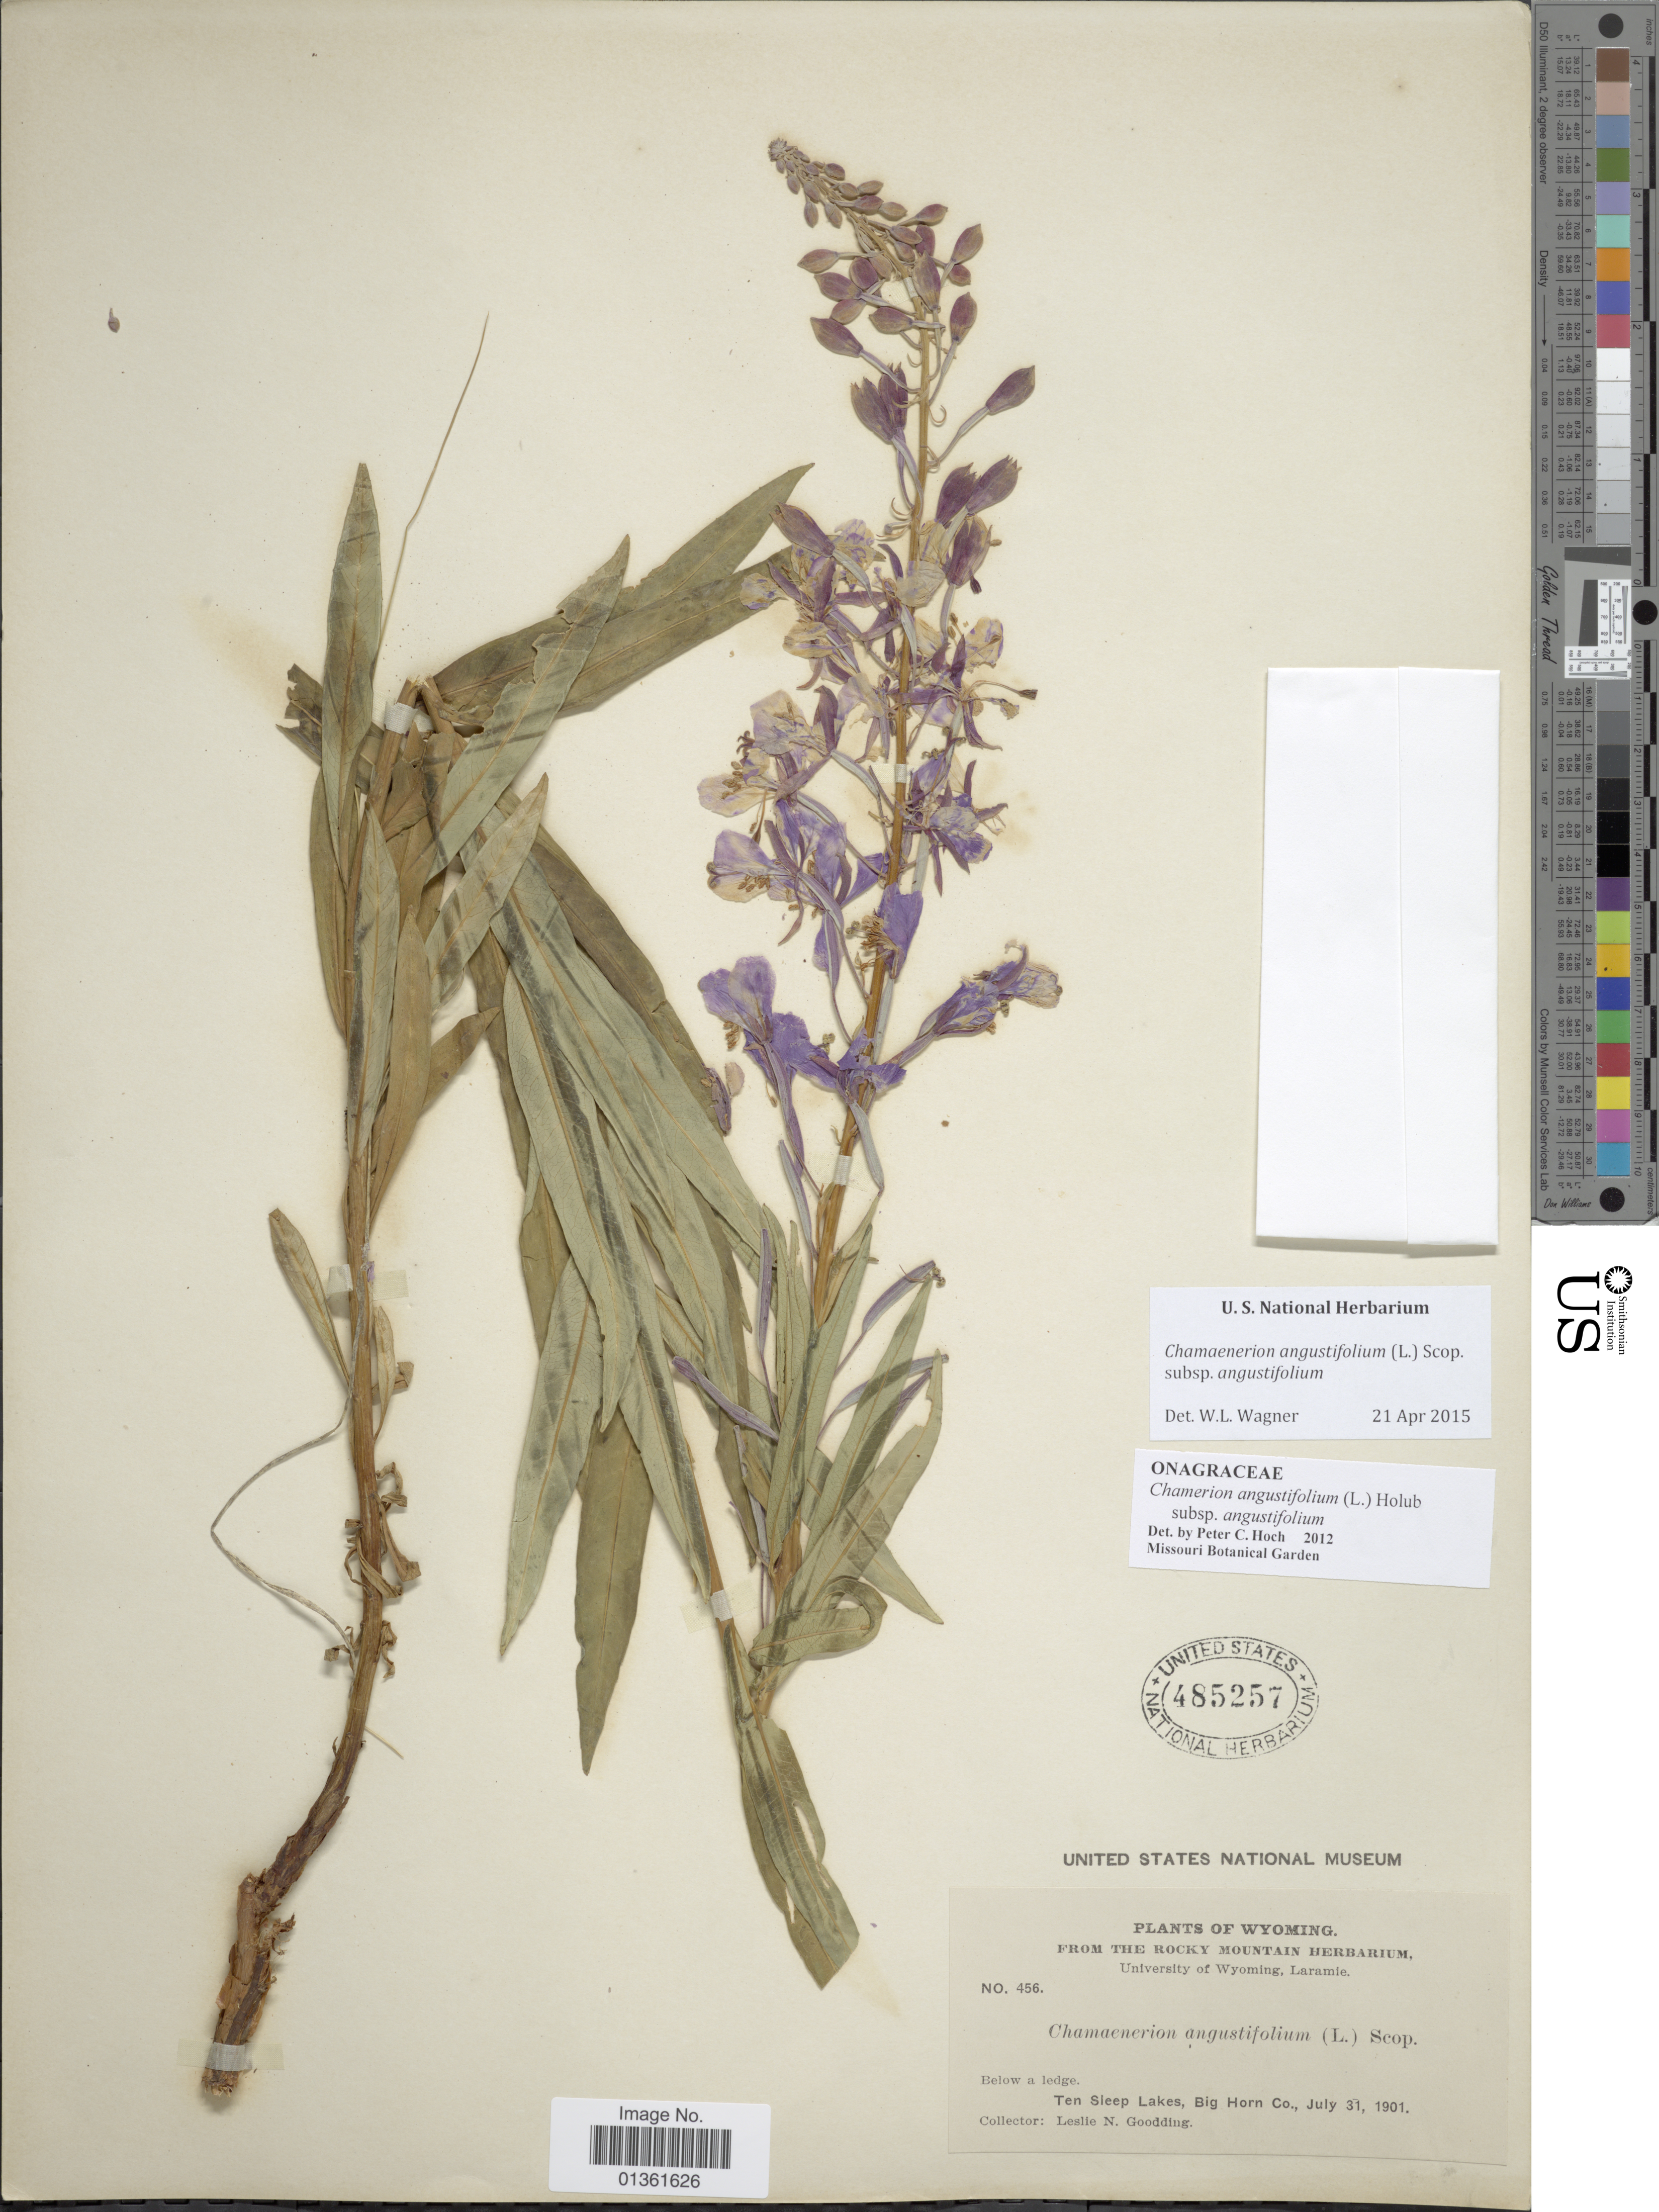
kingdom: Plantae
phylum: Tracheophyta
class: Magnoliopsida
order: Myrtales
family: Onagraceae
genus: Chamaenerion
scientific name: Chamaenerion angustifolium subsp. angustifolium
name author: (L.) Scop.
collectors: L. N. Goodding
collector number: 456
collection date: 1901-07-31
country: United States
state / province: Wyoming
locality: Ten Sleep Lakes, Big Horn Co.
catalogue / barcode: US 485257